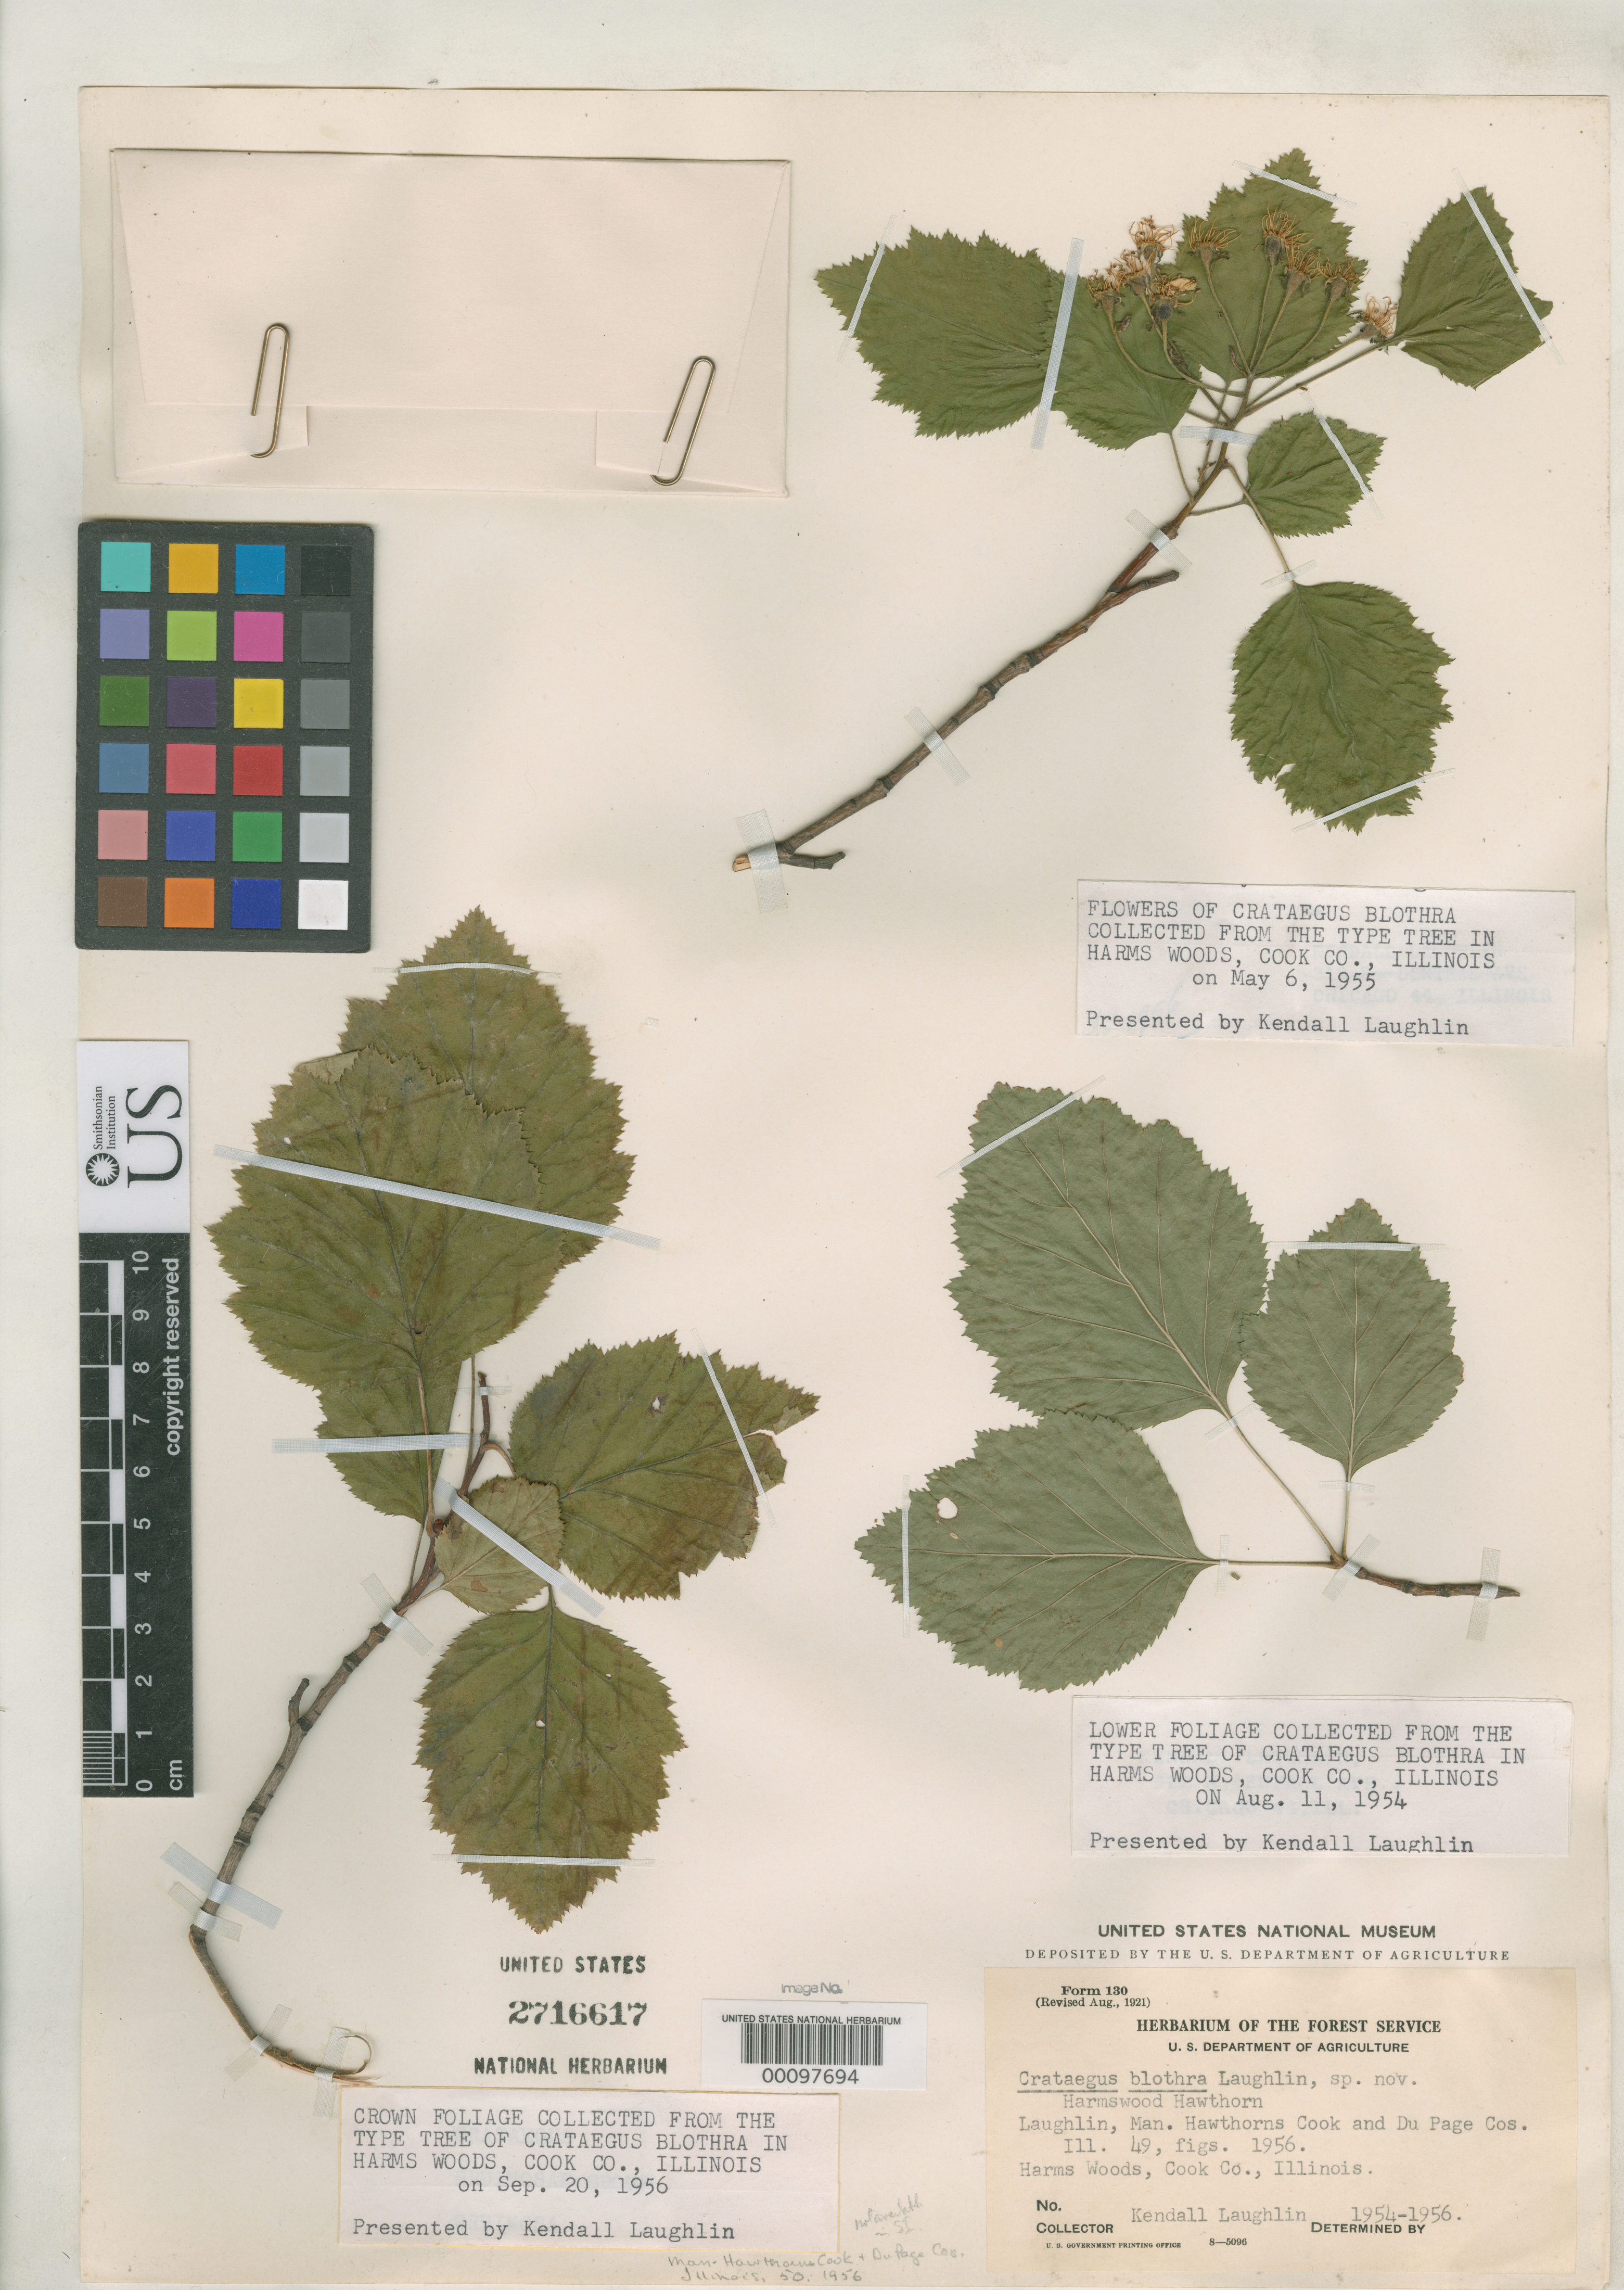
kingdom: Plantae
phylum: Tracheophyta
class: Magnoliopsida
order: Rosales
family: Rosaceae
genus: Crataegus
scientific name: Crataegus blothra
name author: Laughlin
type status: Type Collection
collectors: K. Laughlin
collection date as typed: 11 Aug 1954 to 20 Sep 1956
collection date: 1954-08-11/1956-09-20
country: United States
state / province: Illinois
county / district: Cook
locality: Harmswoods.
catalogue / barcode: US 2716617